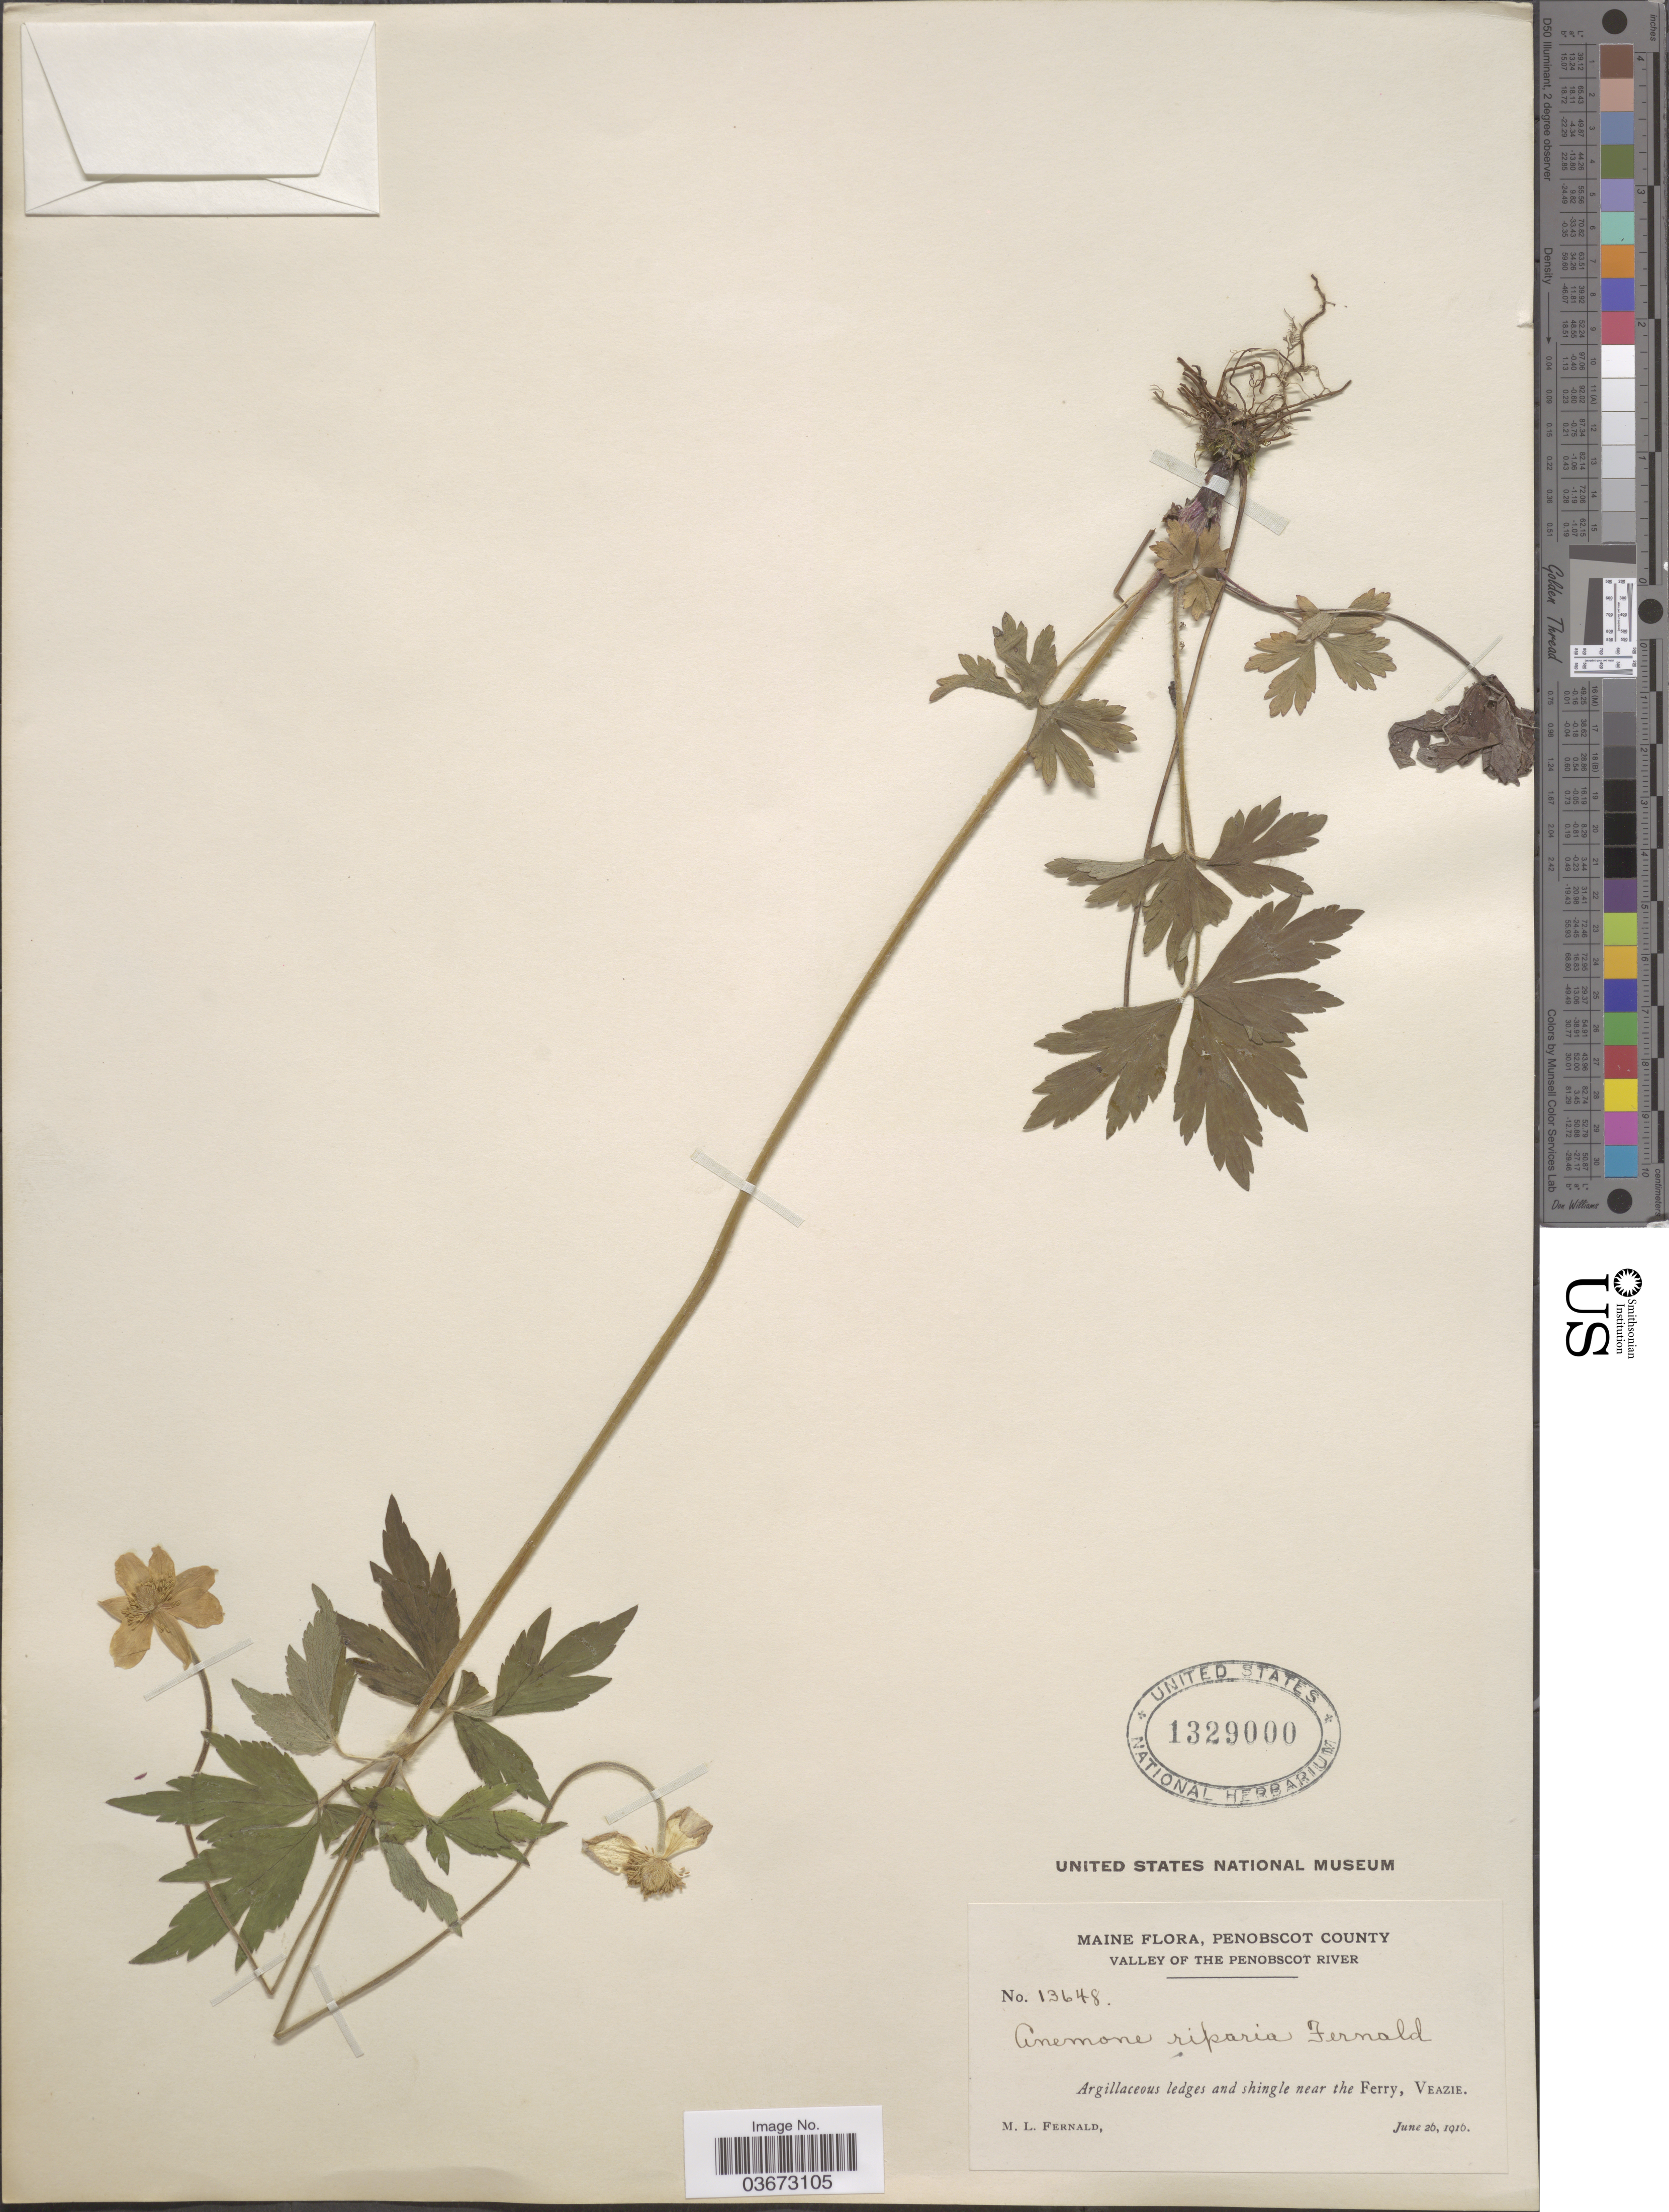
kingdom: Plantae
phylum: Tracheophyta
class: Magnoliopsida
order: Ranunculales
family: Ranunculaceae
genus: Anemone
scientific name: Anemone riparia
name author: Fernald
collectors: M. L. Fernald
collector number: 13648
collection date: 1916-06-26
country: United States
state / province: Maine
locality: Penobscot County. Valley of The Penobscot River. Argillaceous ledges and shingle near the Ferry, Veazie.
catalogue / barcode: US 1329000